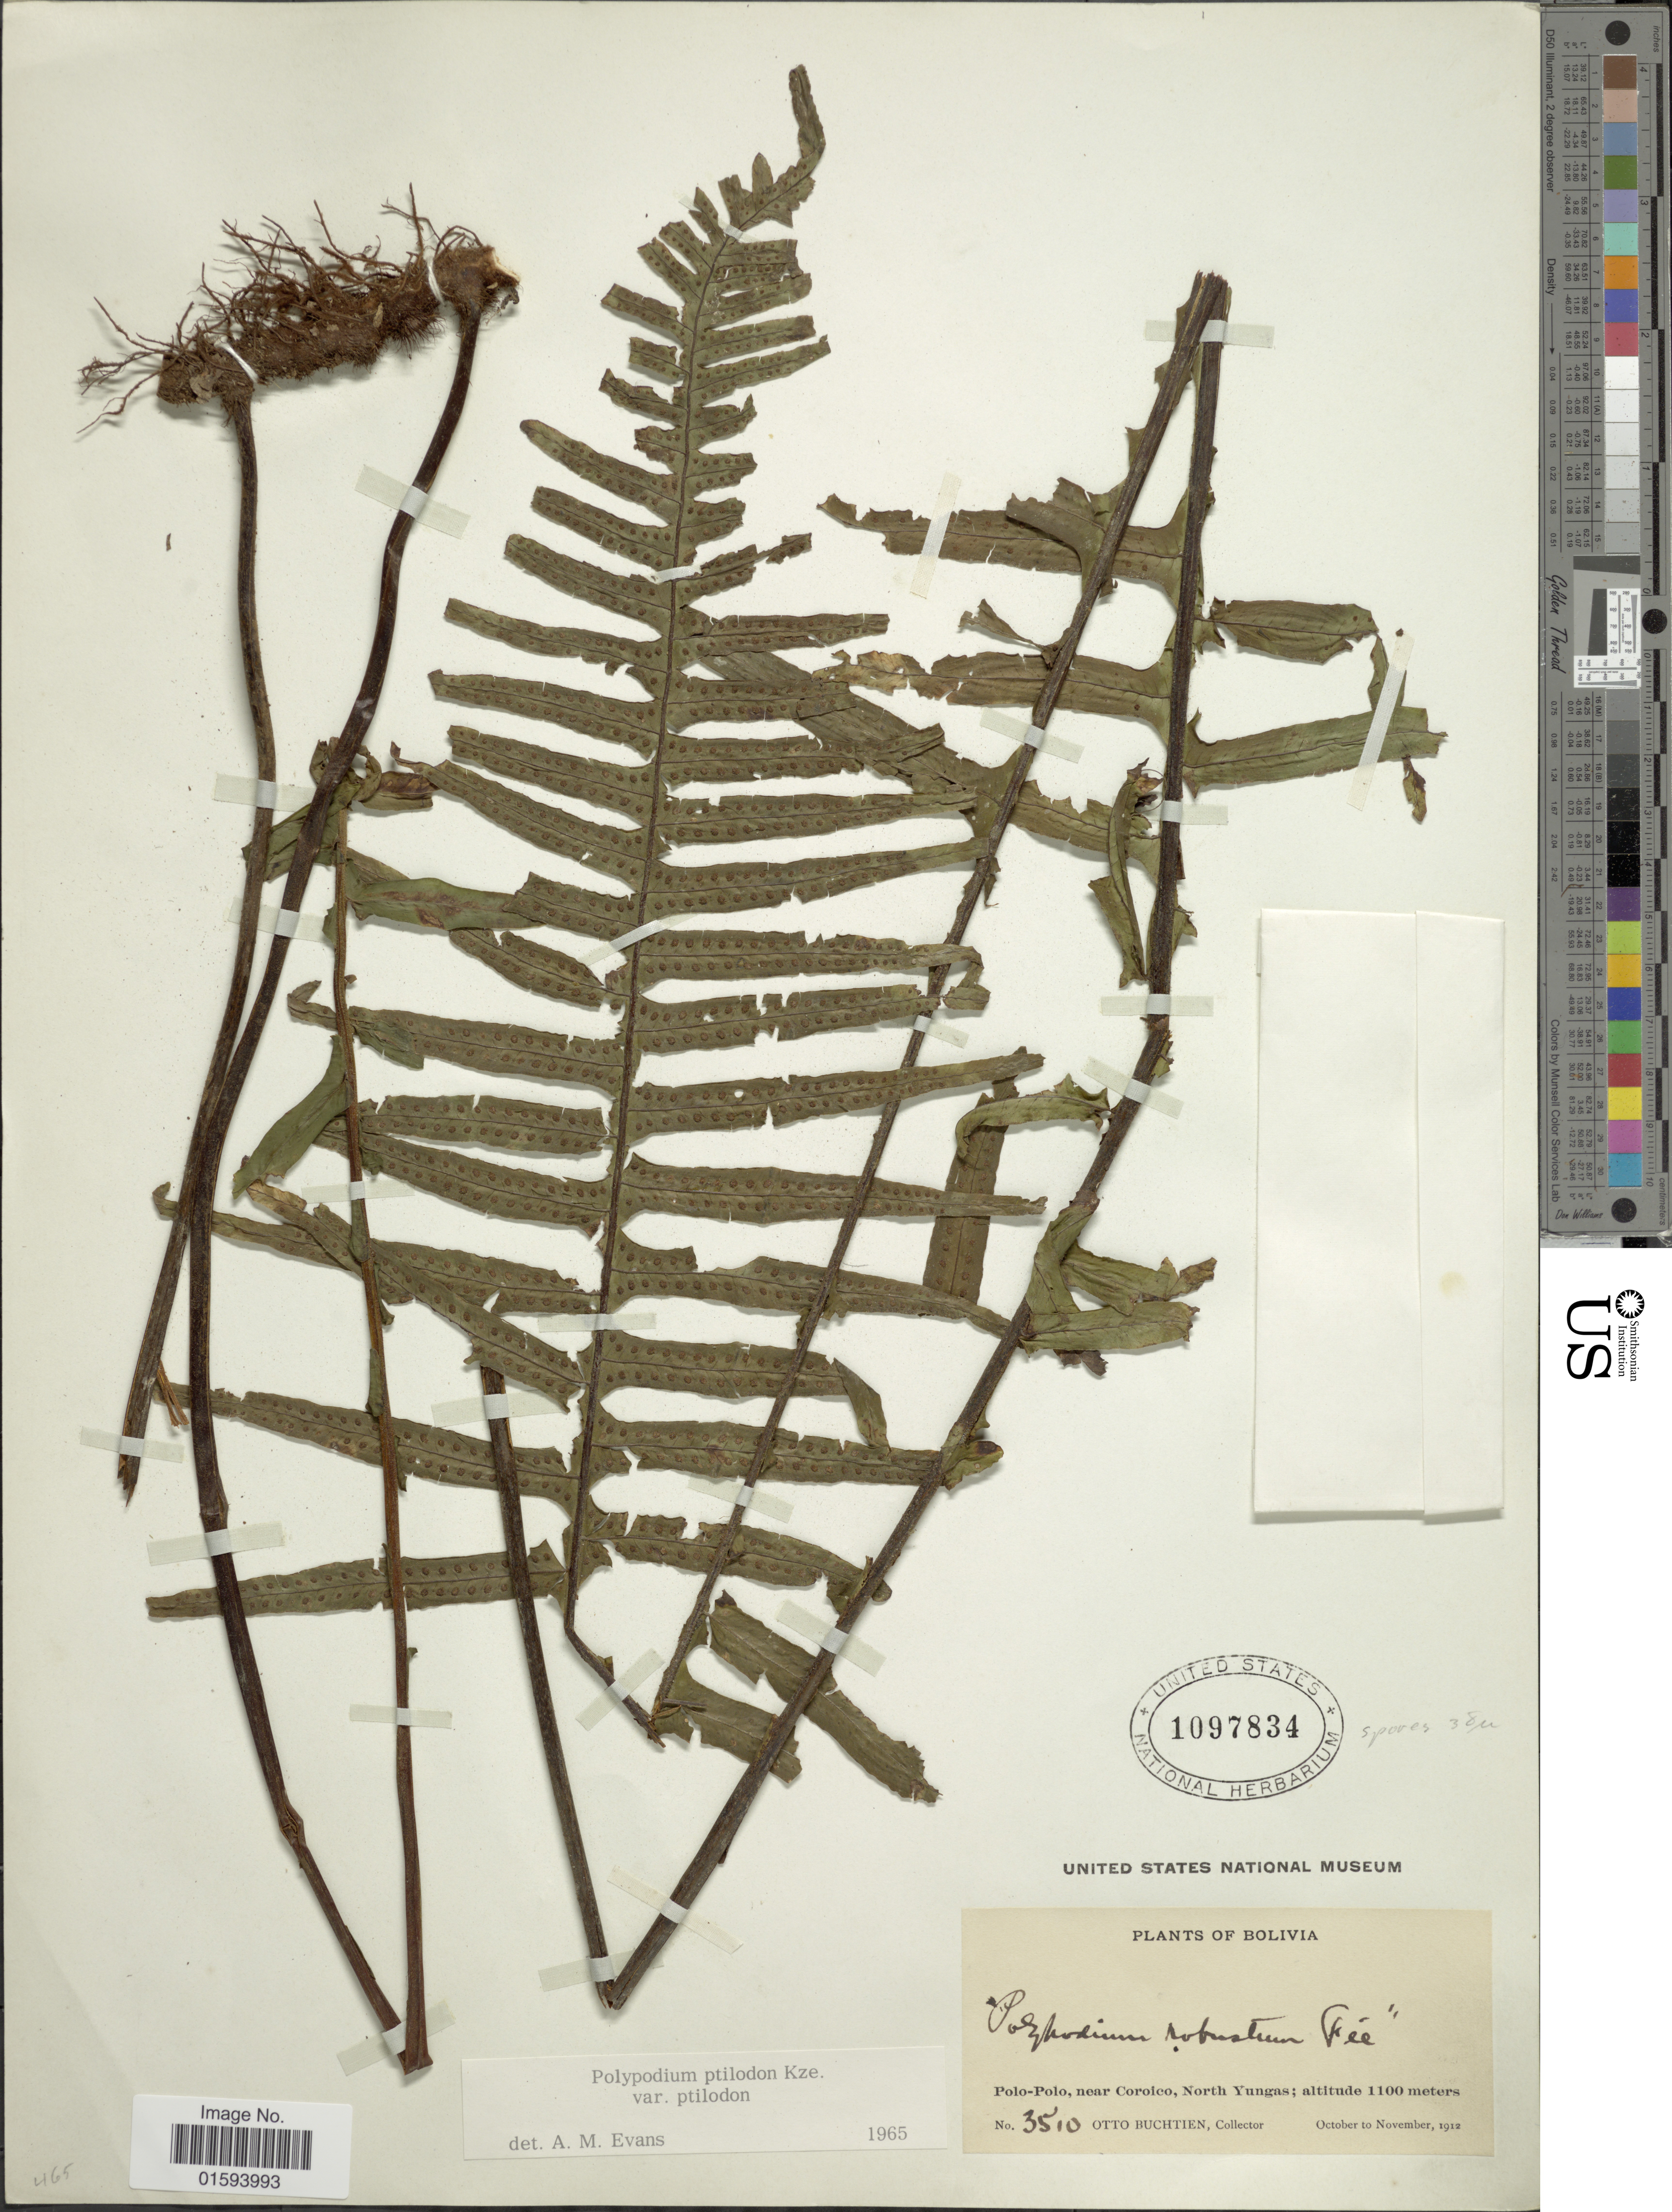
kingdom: Plantae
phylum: Tracheophyta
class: Polypodiopsida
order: Polypodiales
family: Polypodiaceae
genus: Pecluma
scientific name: Pecluma ptilodos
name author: (Kunze) Price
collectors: O. Buchtien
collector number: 3510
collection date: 1912-10/1912-11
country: Bolivia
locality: Polo-Polo, near Coroico, North Yungas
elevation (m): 1100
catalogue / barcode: US 1097834